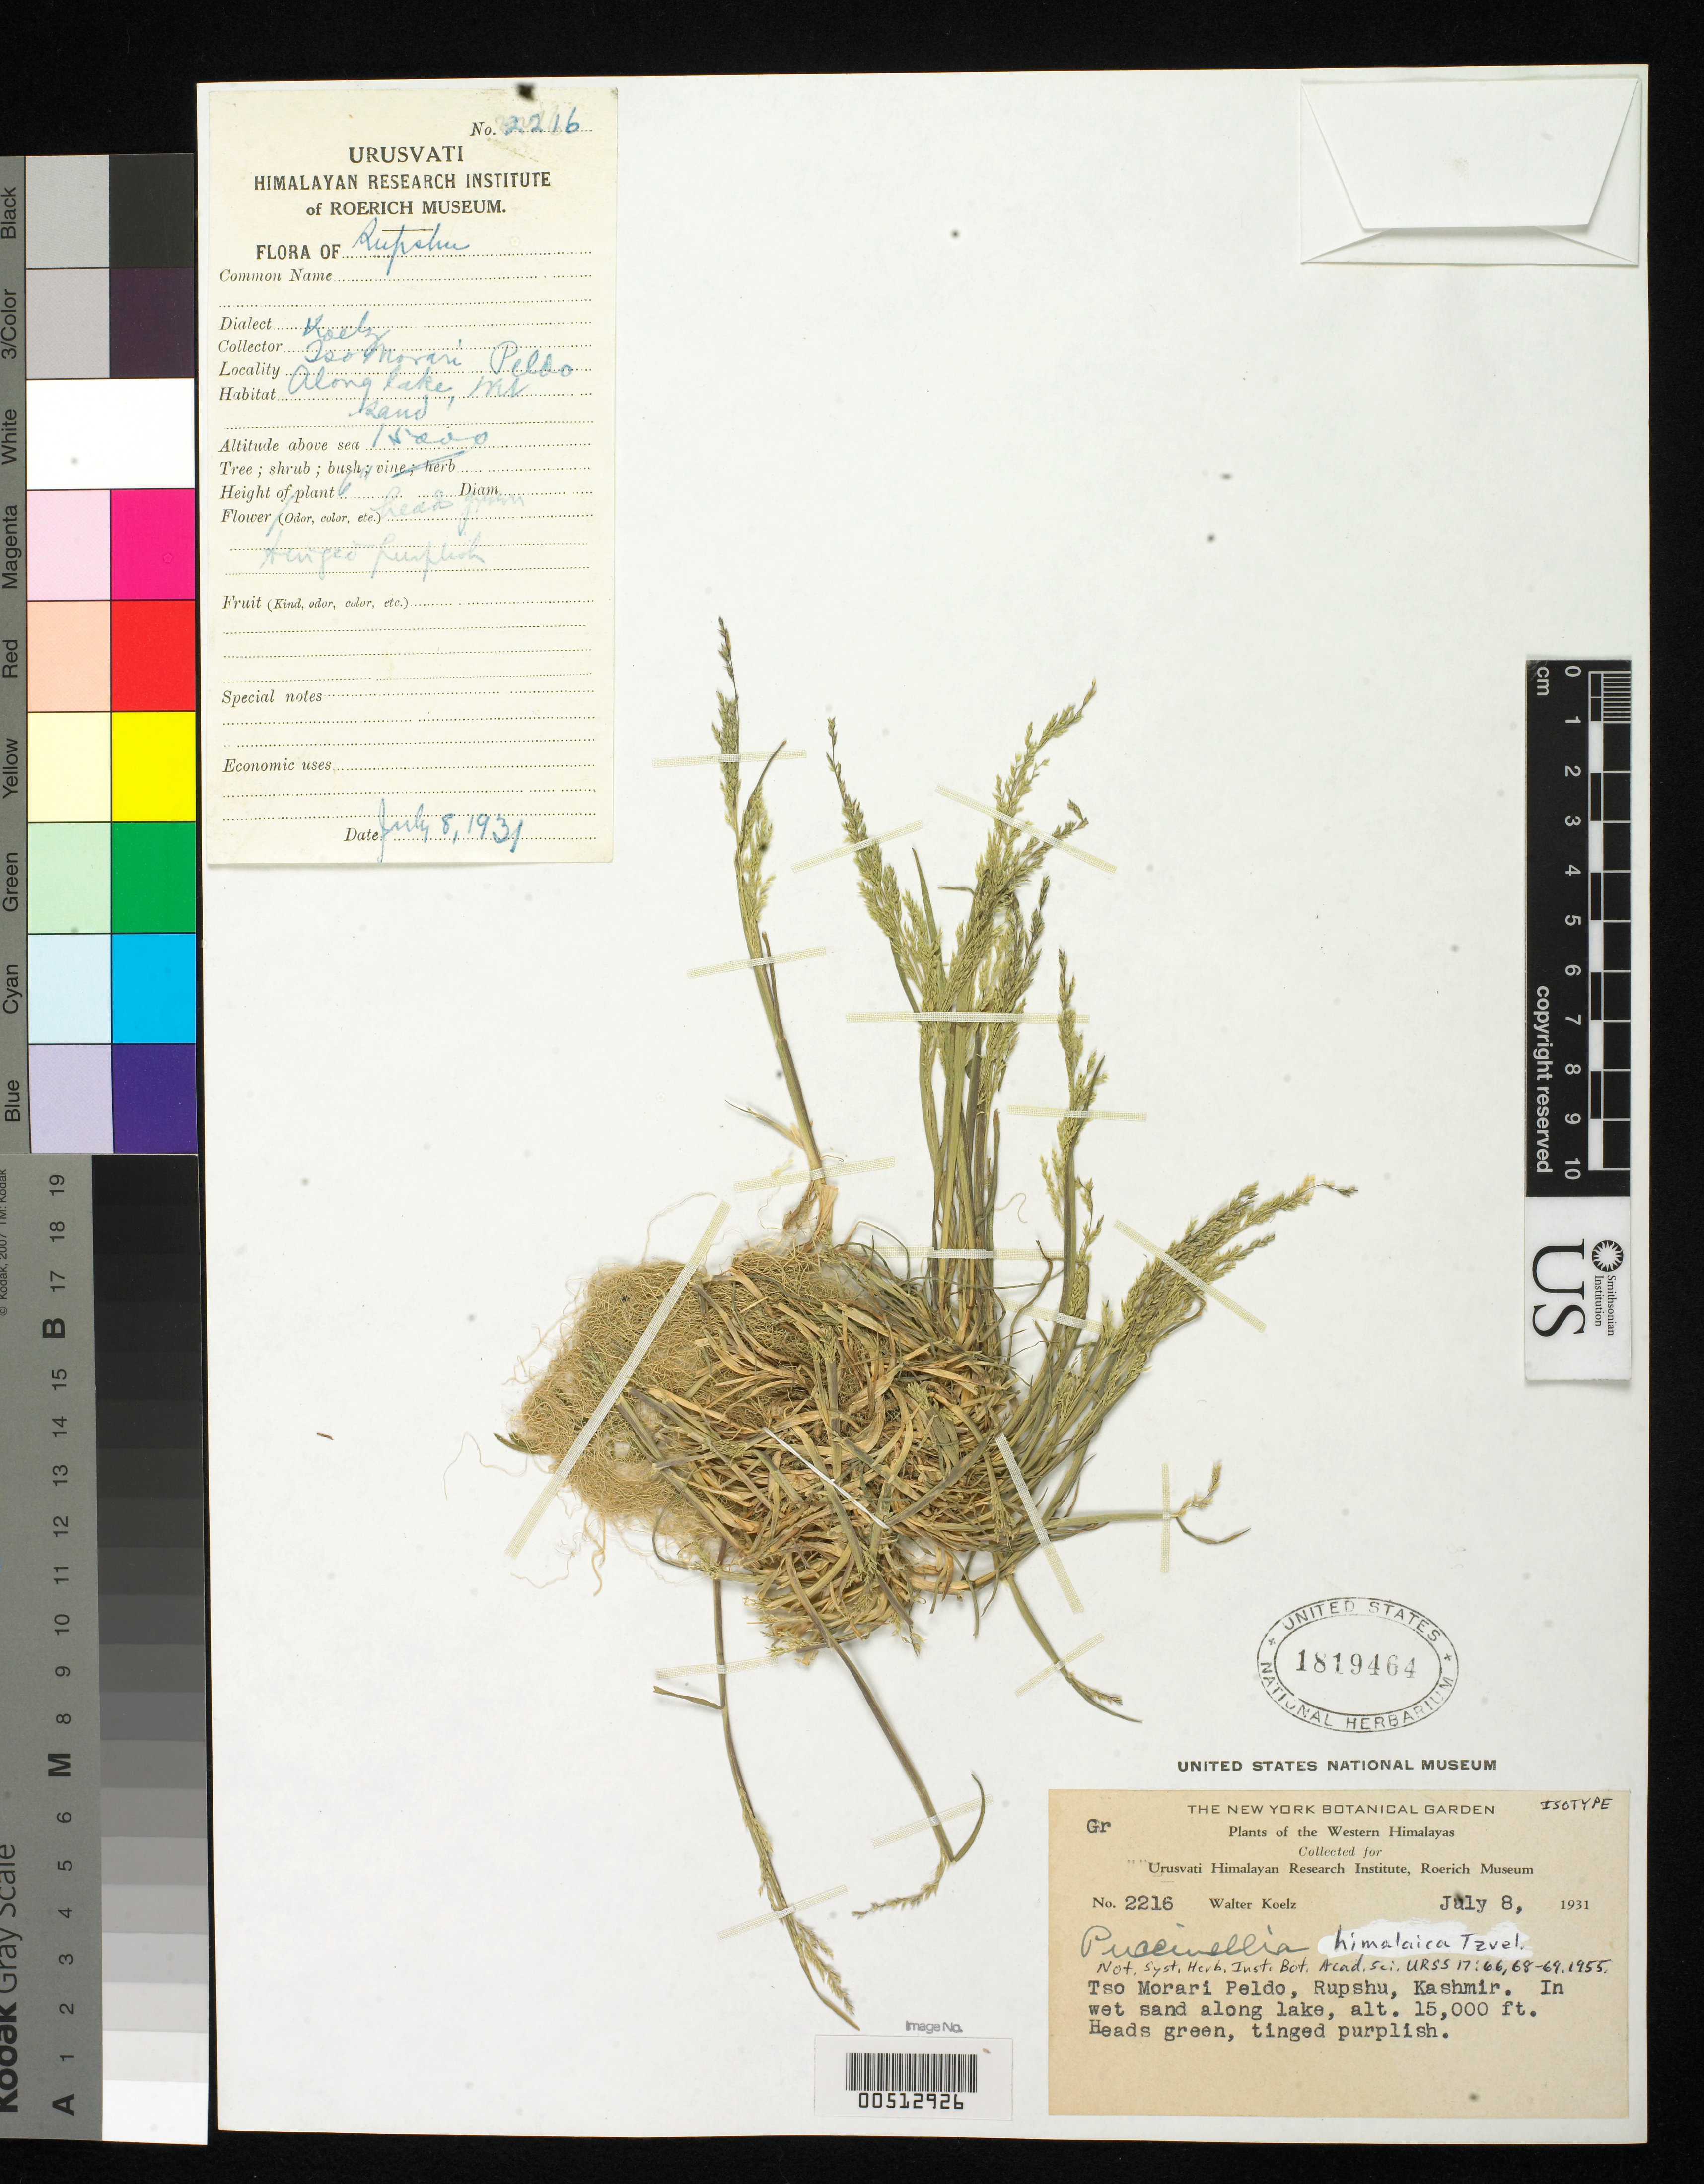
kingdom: Plantae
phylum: Tracheophyta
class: Liliopsida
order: Poales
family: Poaceae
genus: Puccinellia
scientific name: Puccinellia himalaica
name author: Tzvelev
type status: Isotype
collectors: W. N. Koelz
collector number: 2216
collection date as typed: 08 Jul 1931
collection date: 1931-07-08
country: India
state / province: Jammu and Kashmir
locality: Tso Morari Peldo, Rupshu.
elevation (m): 457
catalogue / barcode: US 1819464